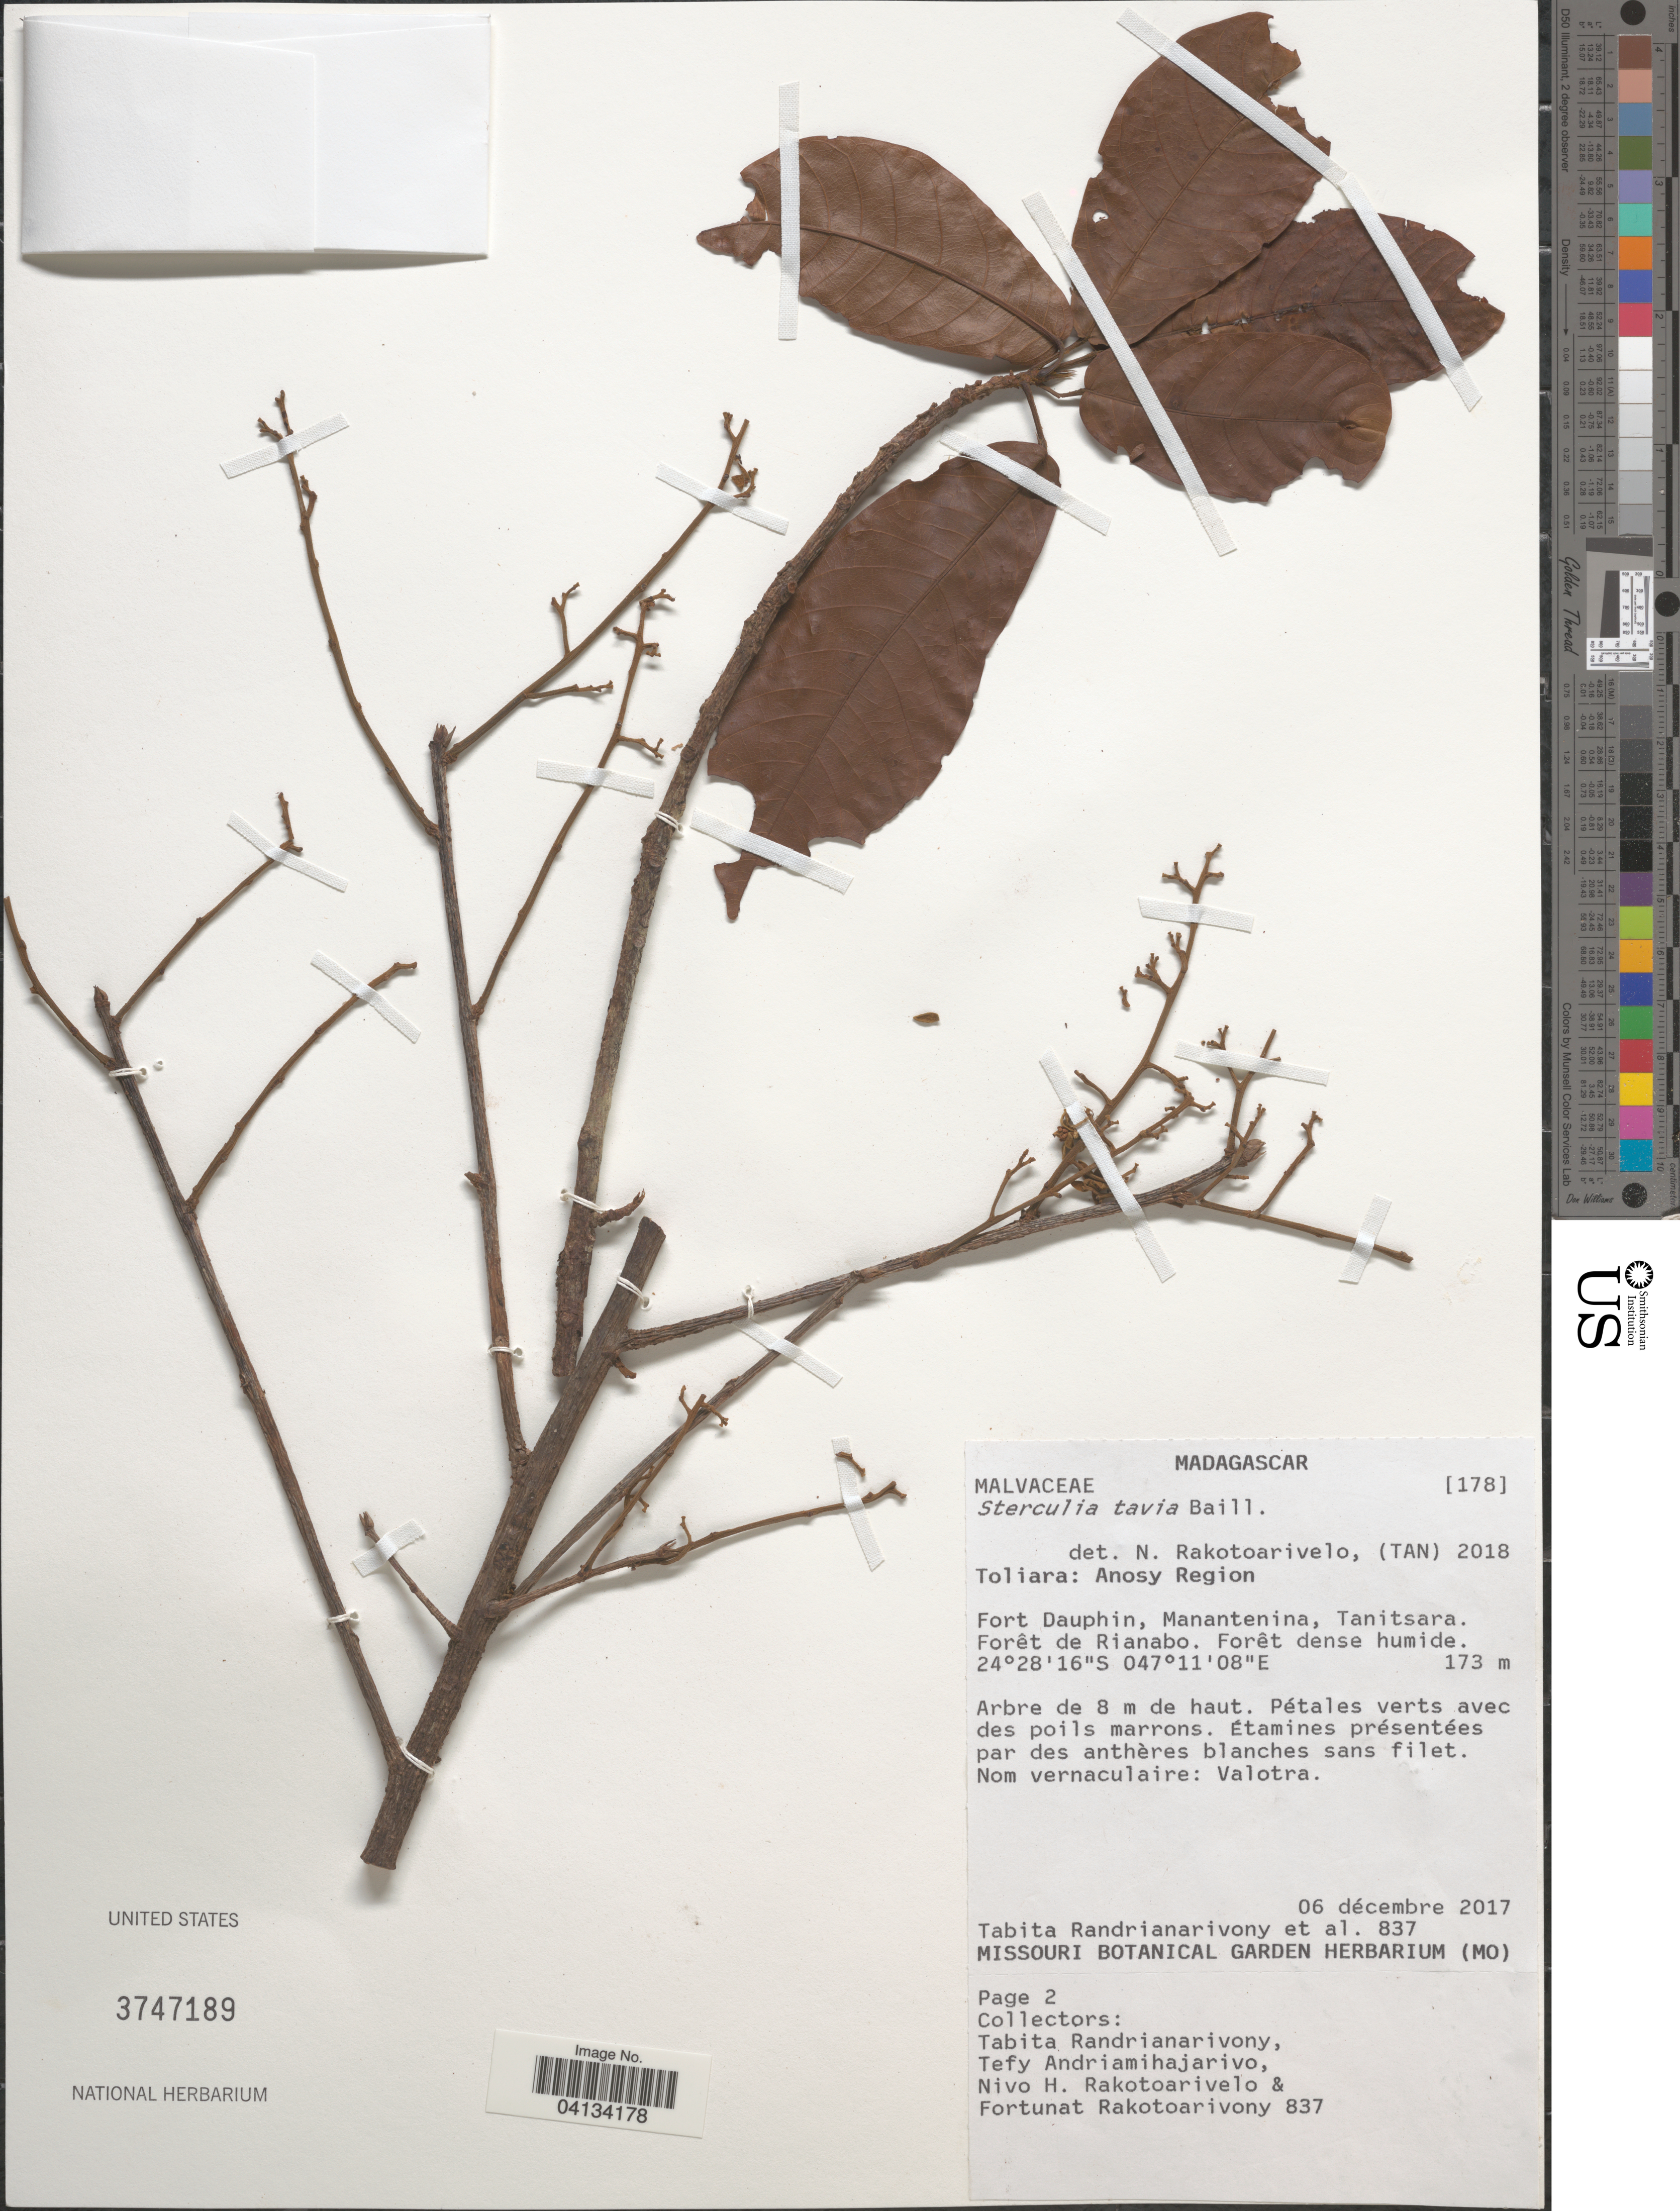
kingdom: Plantae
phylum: Tracheophyta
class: Magnoliopsida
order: Malvales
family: Malvaceae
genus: Sterculia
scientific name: Sterculia tavia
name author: Baill.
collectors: T. Randrianarivony, T. H. Andriamihajarivo, N. Rakotoarivelo & F. Rakotoarivony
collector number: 837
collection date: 2017-12-06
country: Madagascar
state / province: Anosy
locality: Anosy Region. Fort Dauphin, Manantenina, Tanitsara. Forêt de Rianabo.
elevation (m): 173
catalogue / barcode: US 3747189